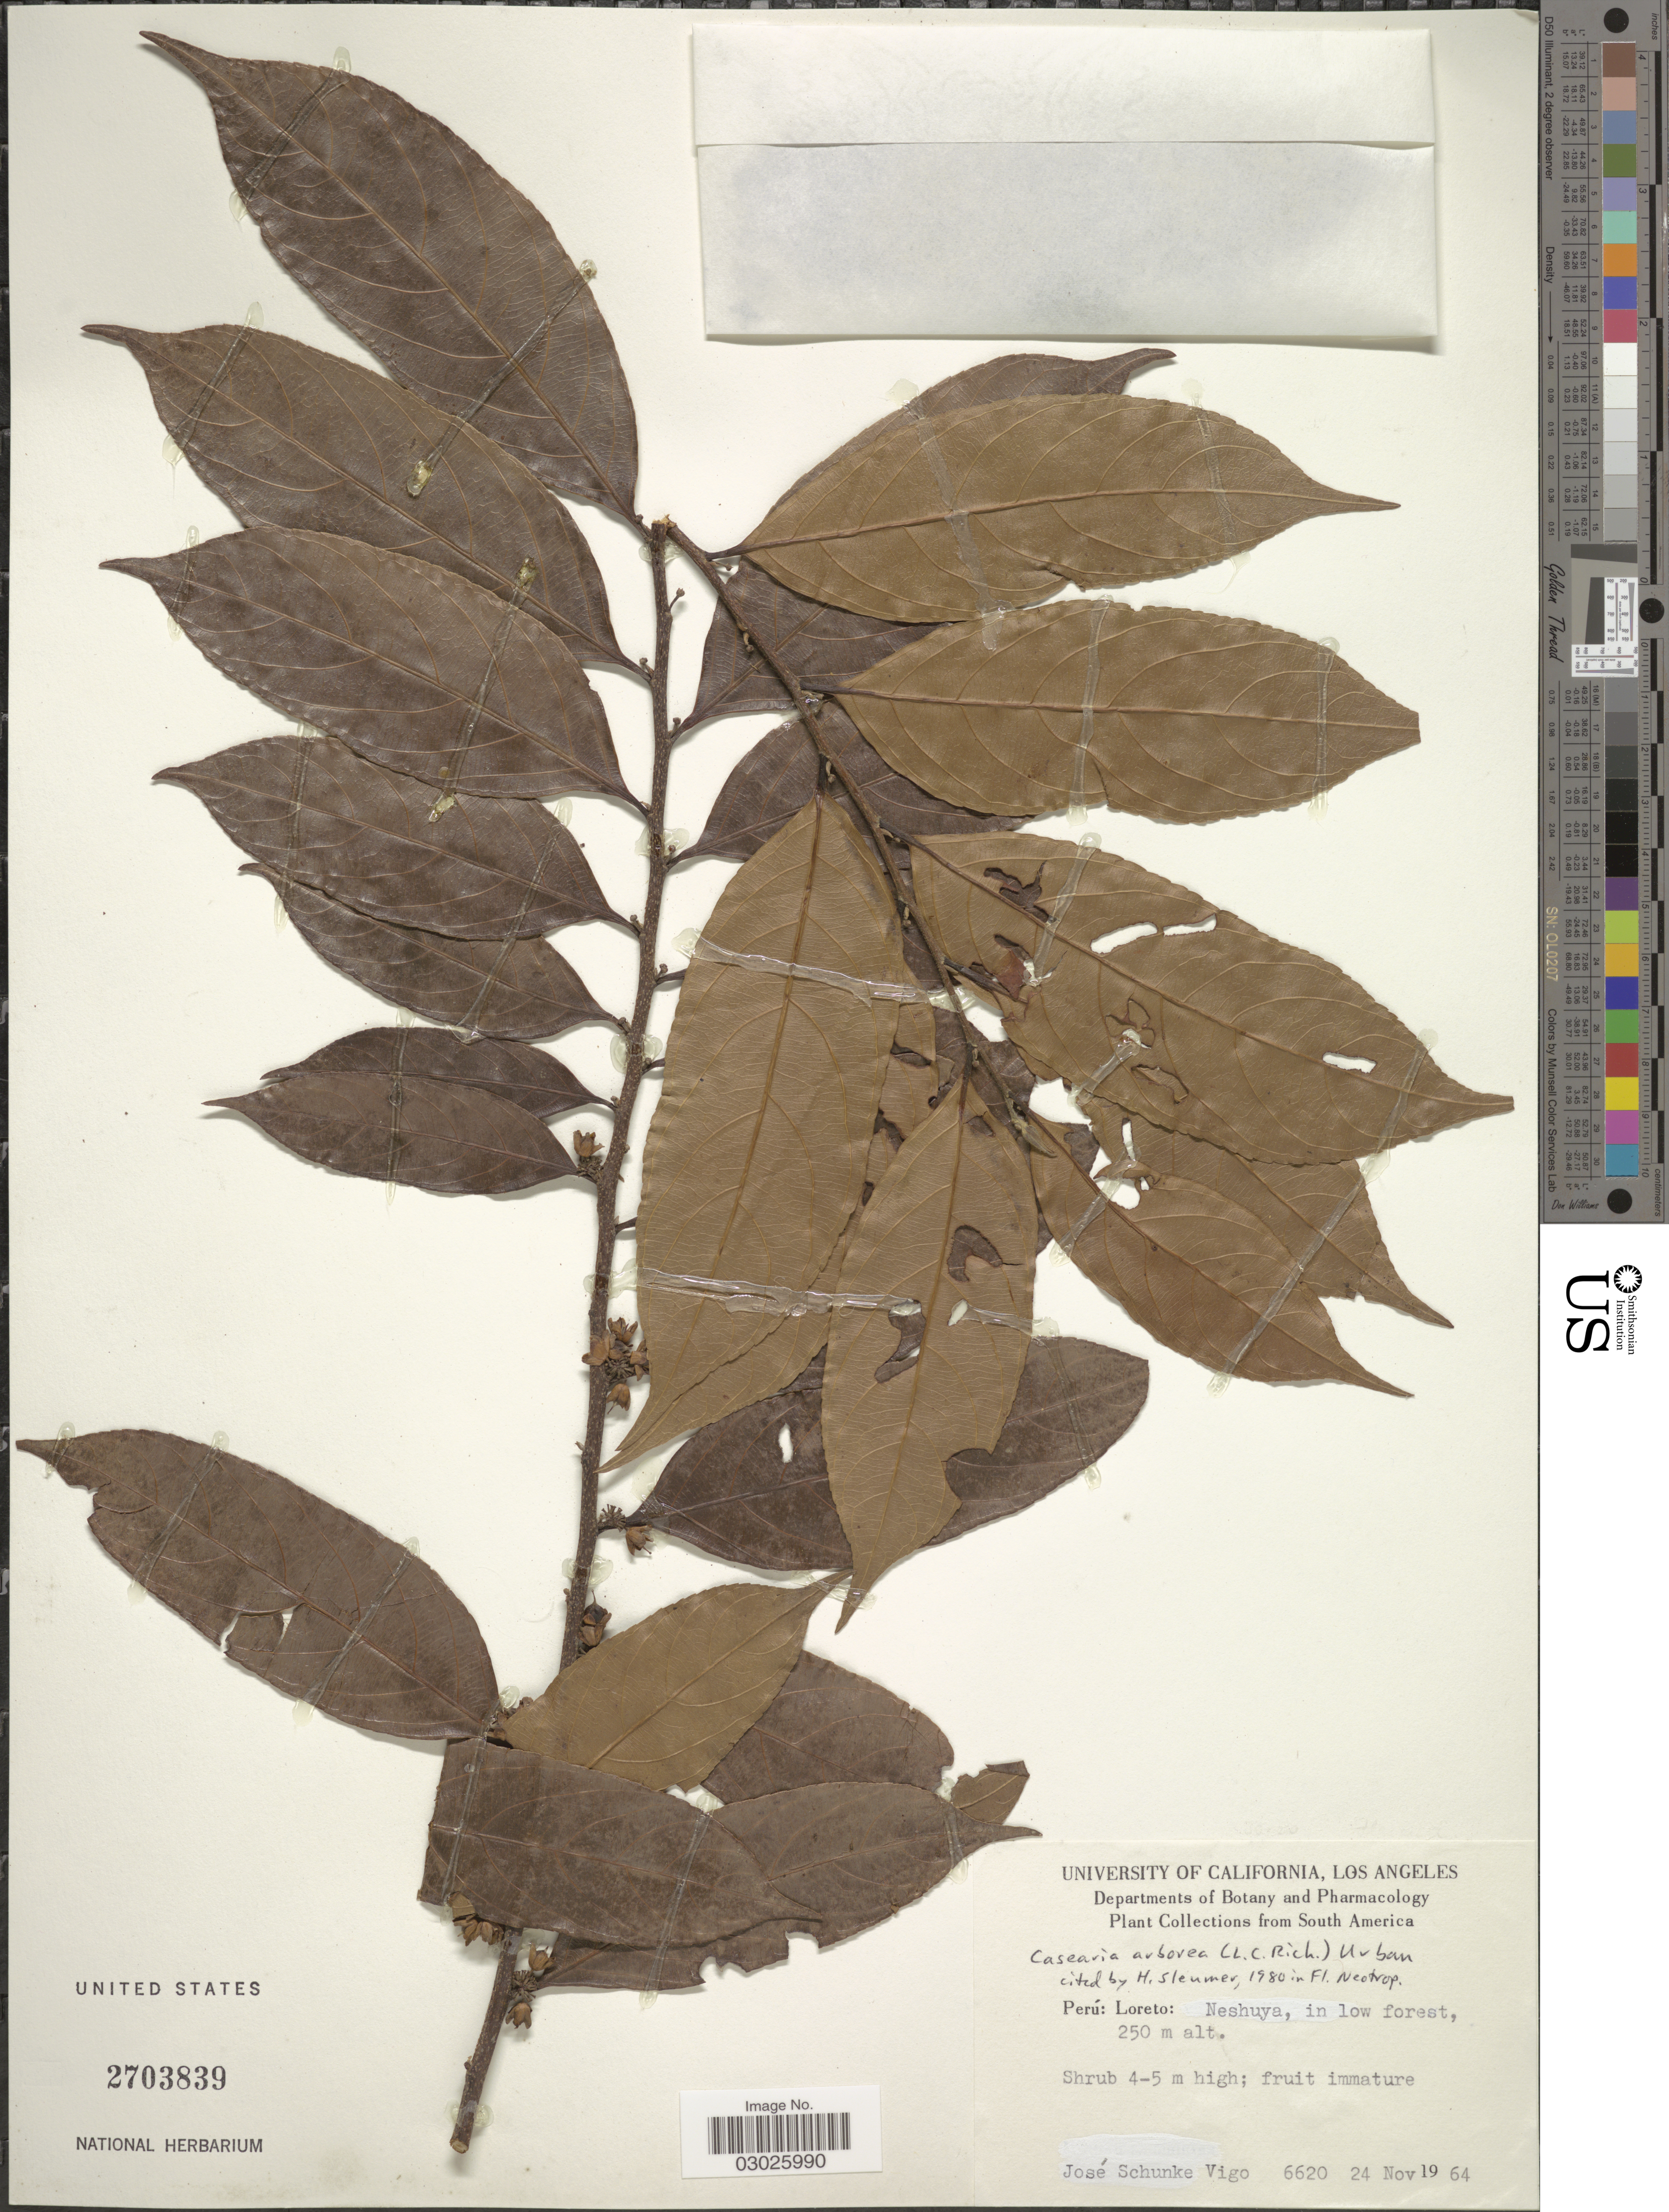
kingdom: Plantae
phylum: Tracheophyta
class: Magnoliopsida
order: Malpighiales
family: Salicaceae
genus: Casearia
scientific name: Casearia arborea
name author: (Rich.) Urb.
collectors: J. Schunke Vigo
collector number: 6620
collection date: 1964-11-24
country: Peru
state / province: Loreto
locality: Neshuya, in low forest.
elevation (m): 250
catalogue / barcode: US 2703839